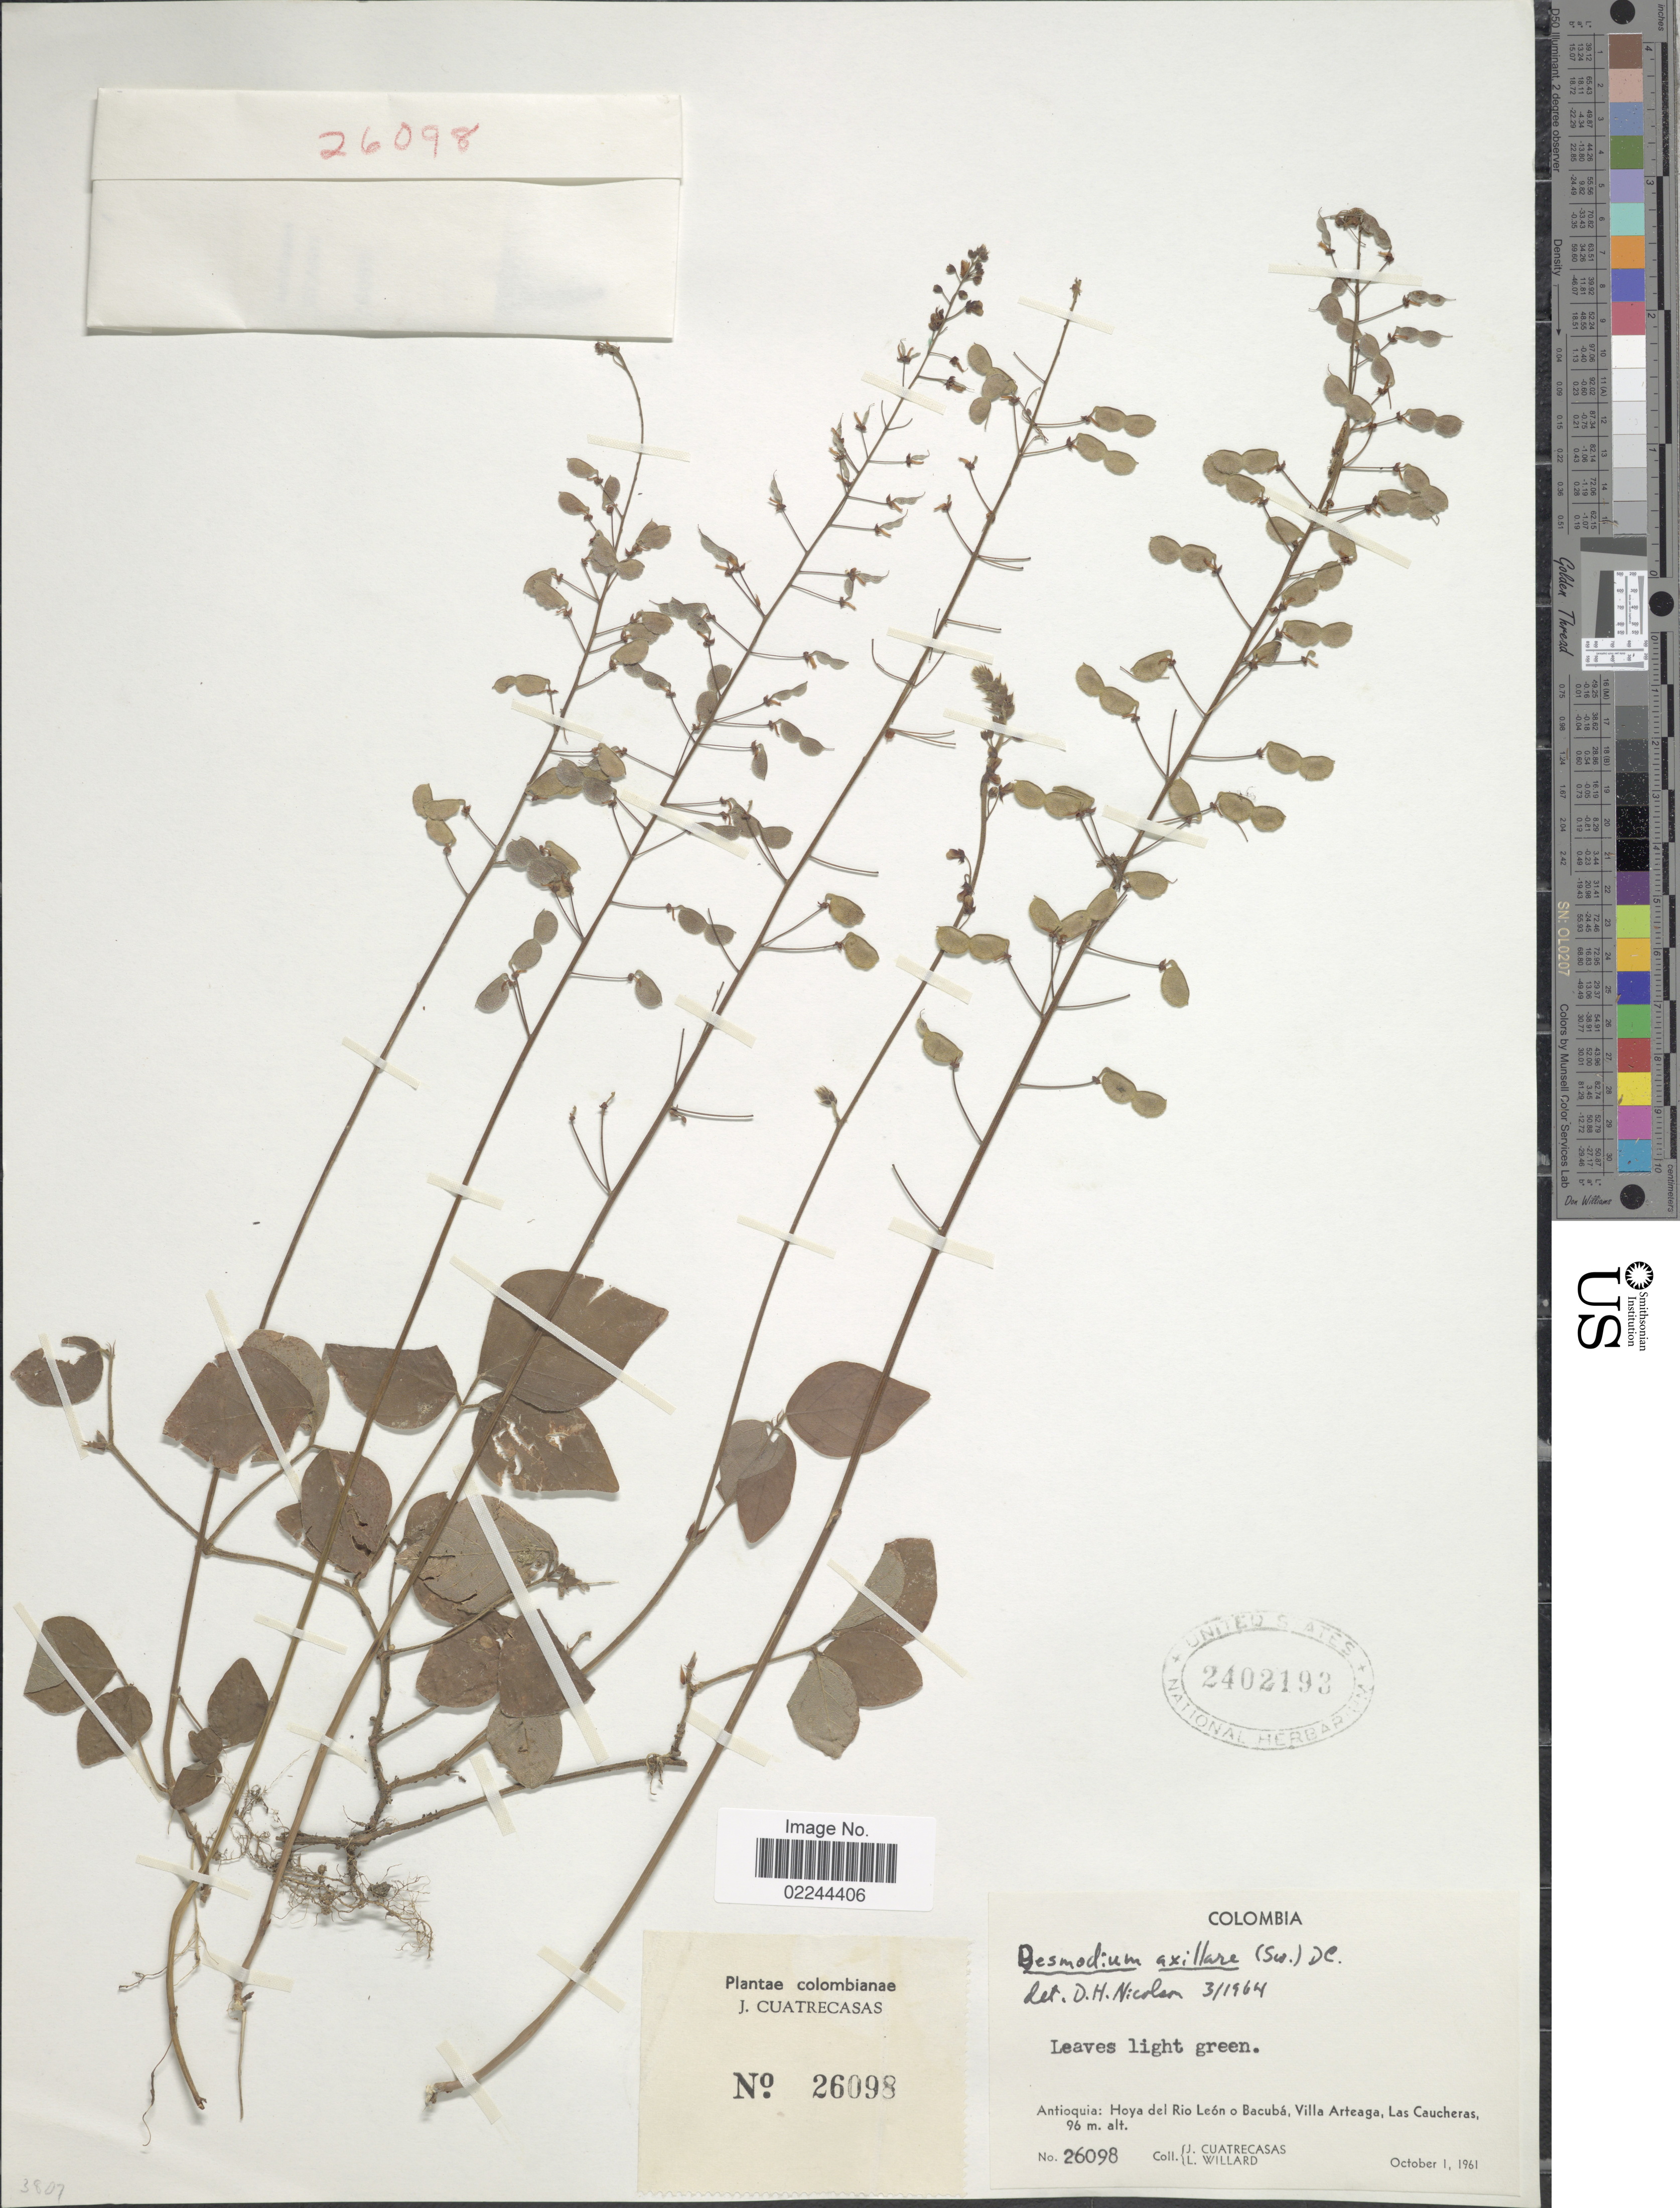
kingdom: Plantae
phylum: Tracheophyta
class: Magnoliopsida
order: Fabales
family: Fabaceae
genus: Desmodium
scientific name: Desmodium axillare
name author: (Sw.) DC.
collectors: J. Cuatrecasas & L. Willard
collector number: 26098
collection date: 1961-10-01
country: Colombia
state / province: Antioquia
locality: Antioquia: Hoya del Rio Leon o Bacuba, Villa Arteaga, Las Caucheras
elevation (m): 96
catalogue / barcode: US 2402193